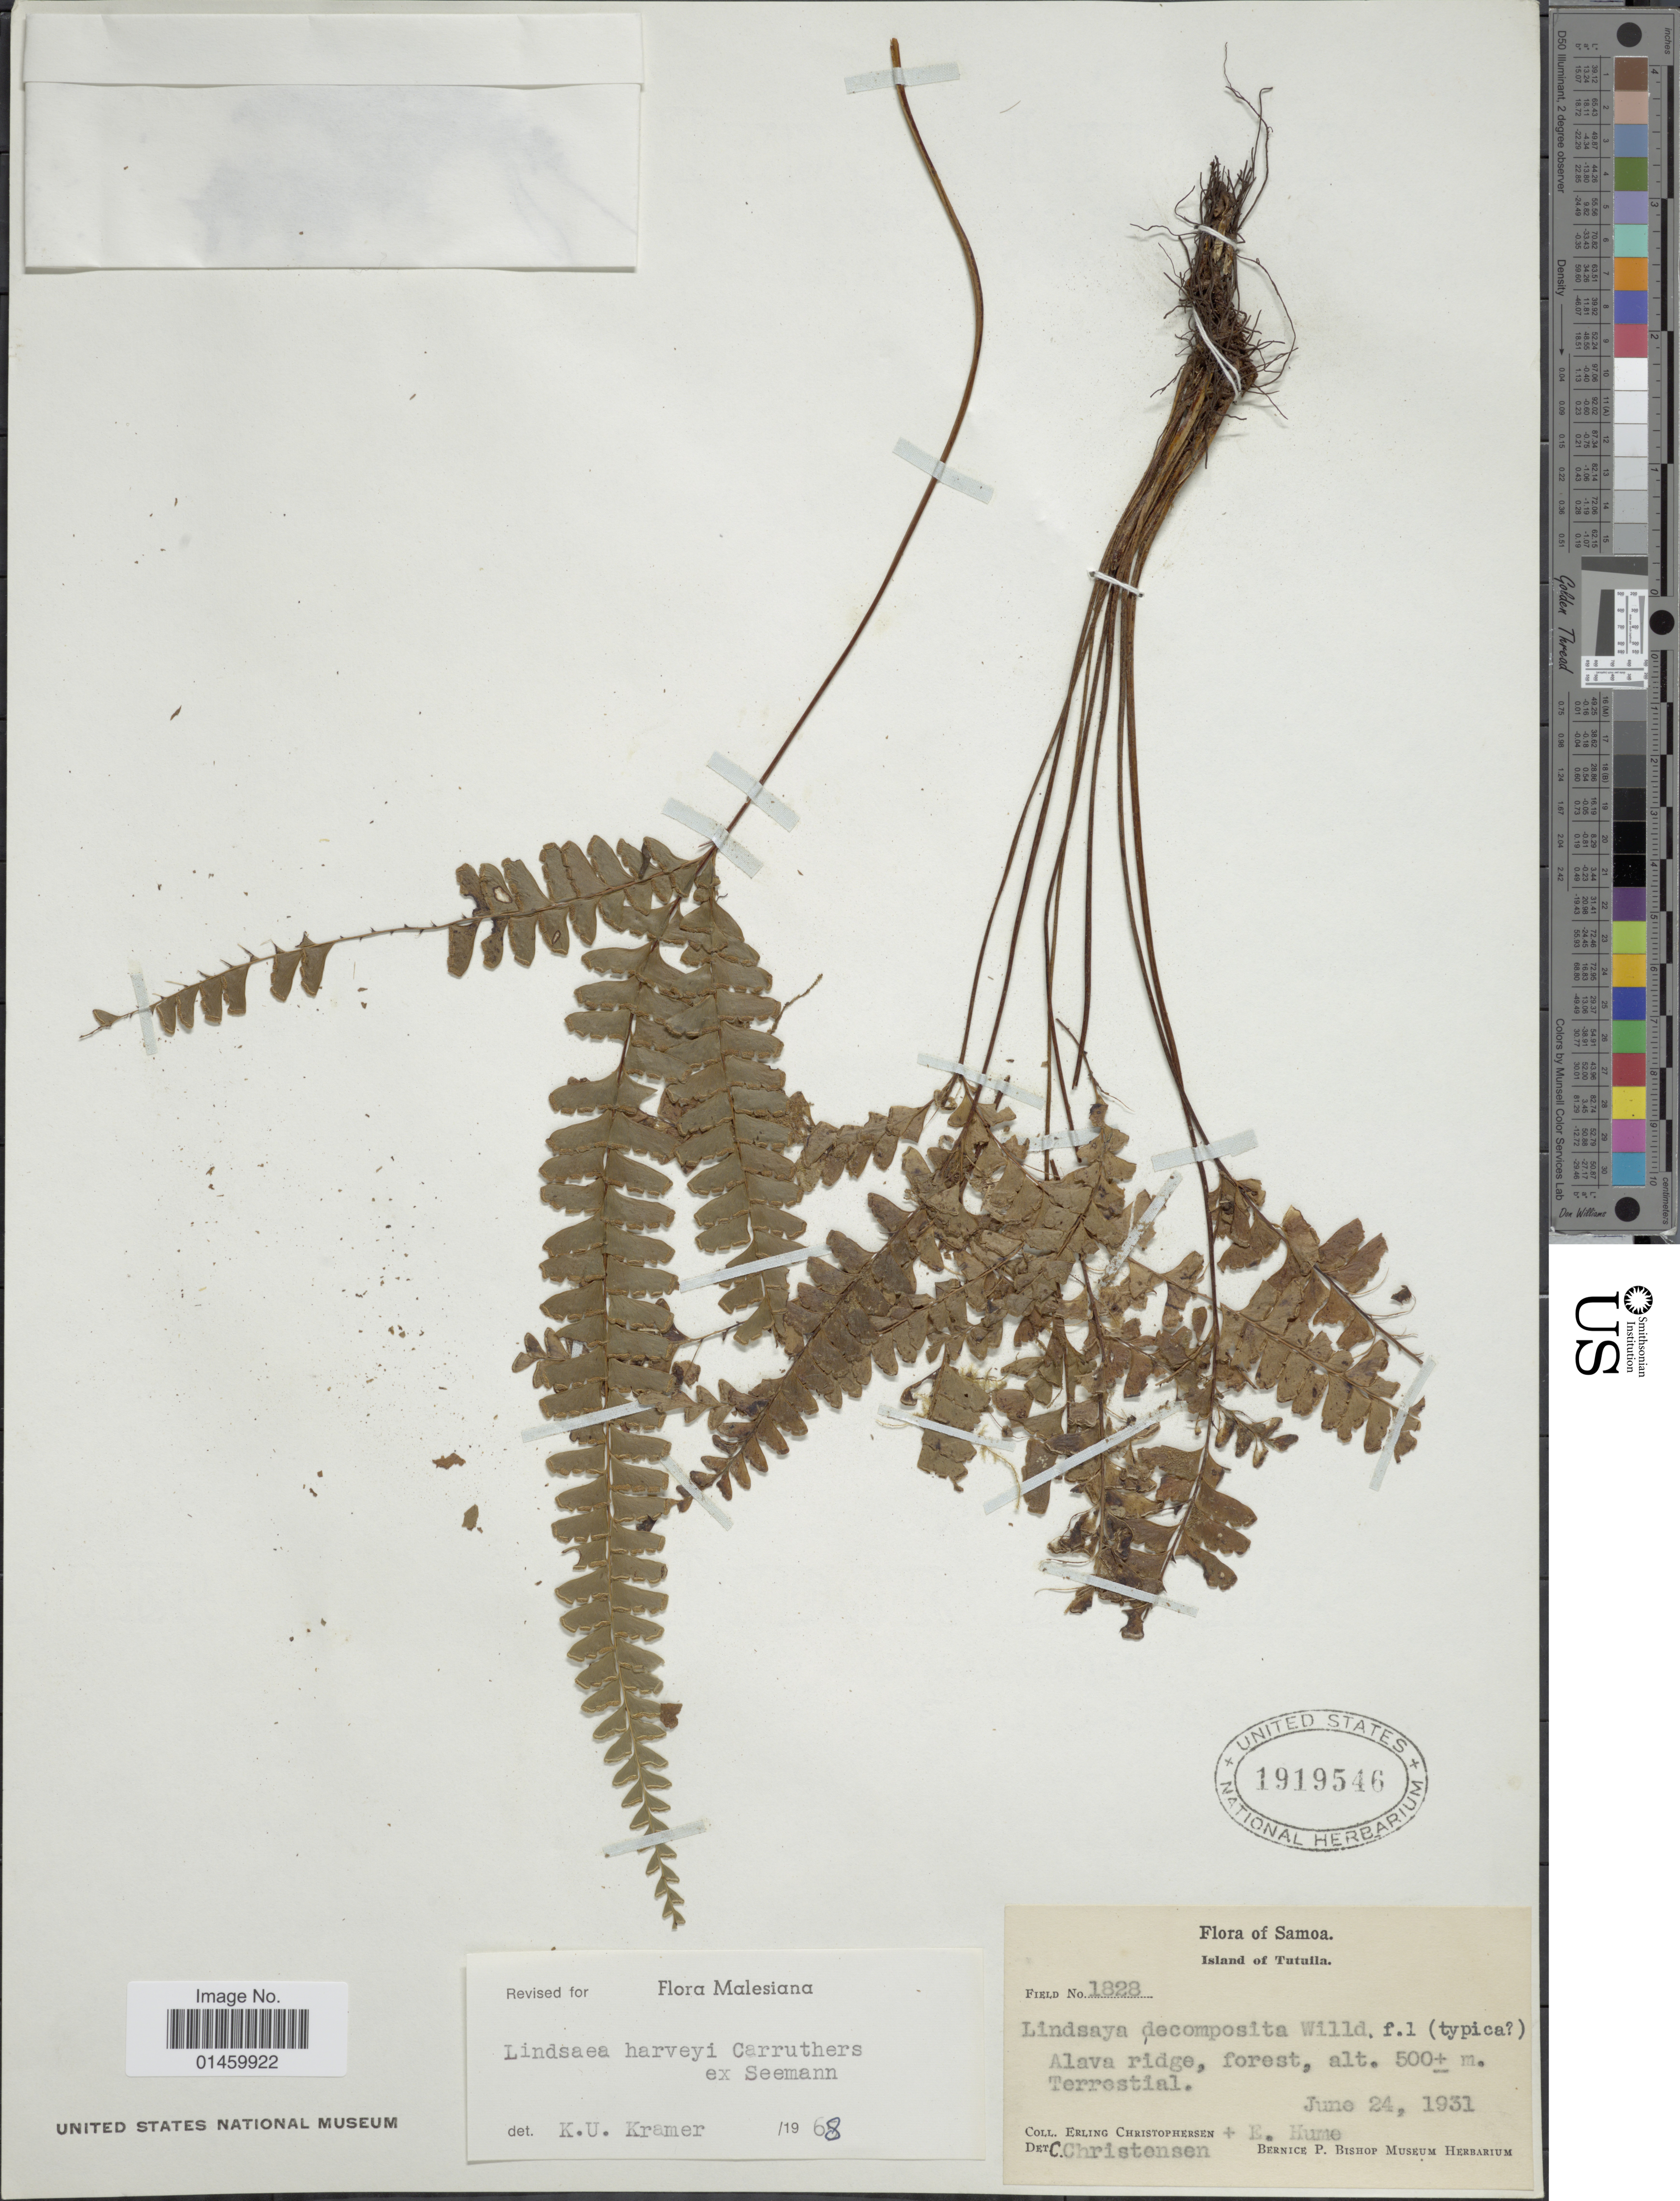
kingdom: Plantae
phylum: Tracheophyta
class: Polypodiopsida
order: Polypodiales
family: Lindsaeaceae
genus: Lindsaea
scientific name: Lindsaea harveyi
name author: Carruth. ex Seem.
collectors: E. Christophersen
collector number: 1828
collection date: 1931-06-24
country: American Samoa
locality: Samoa. Island of Tutuila. Alava ridge.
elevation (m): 500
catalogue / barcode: US 1919546